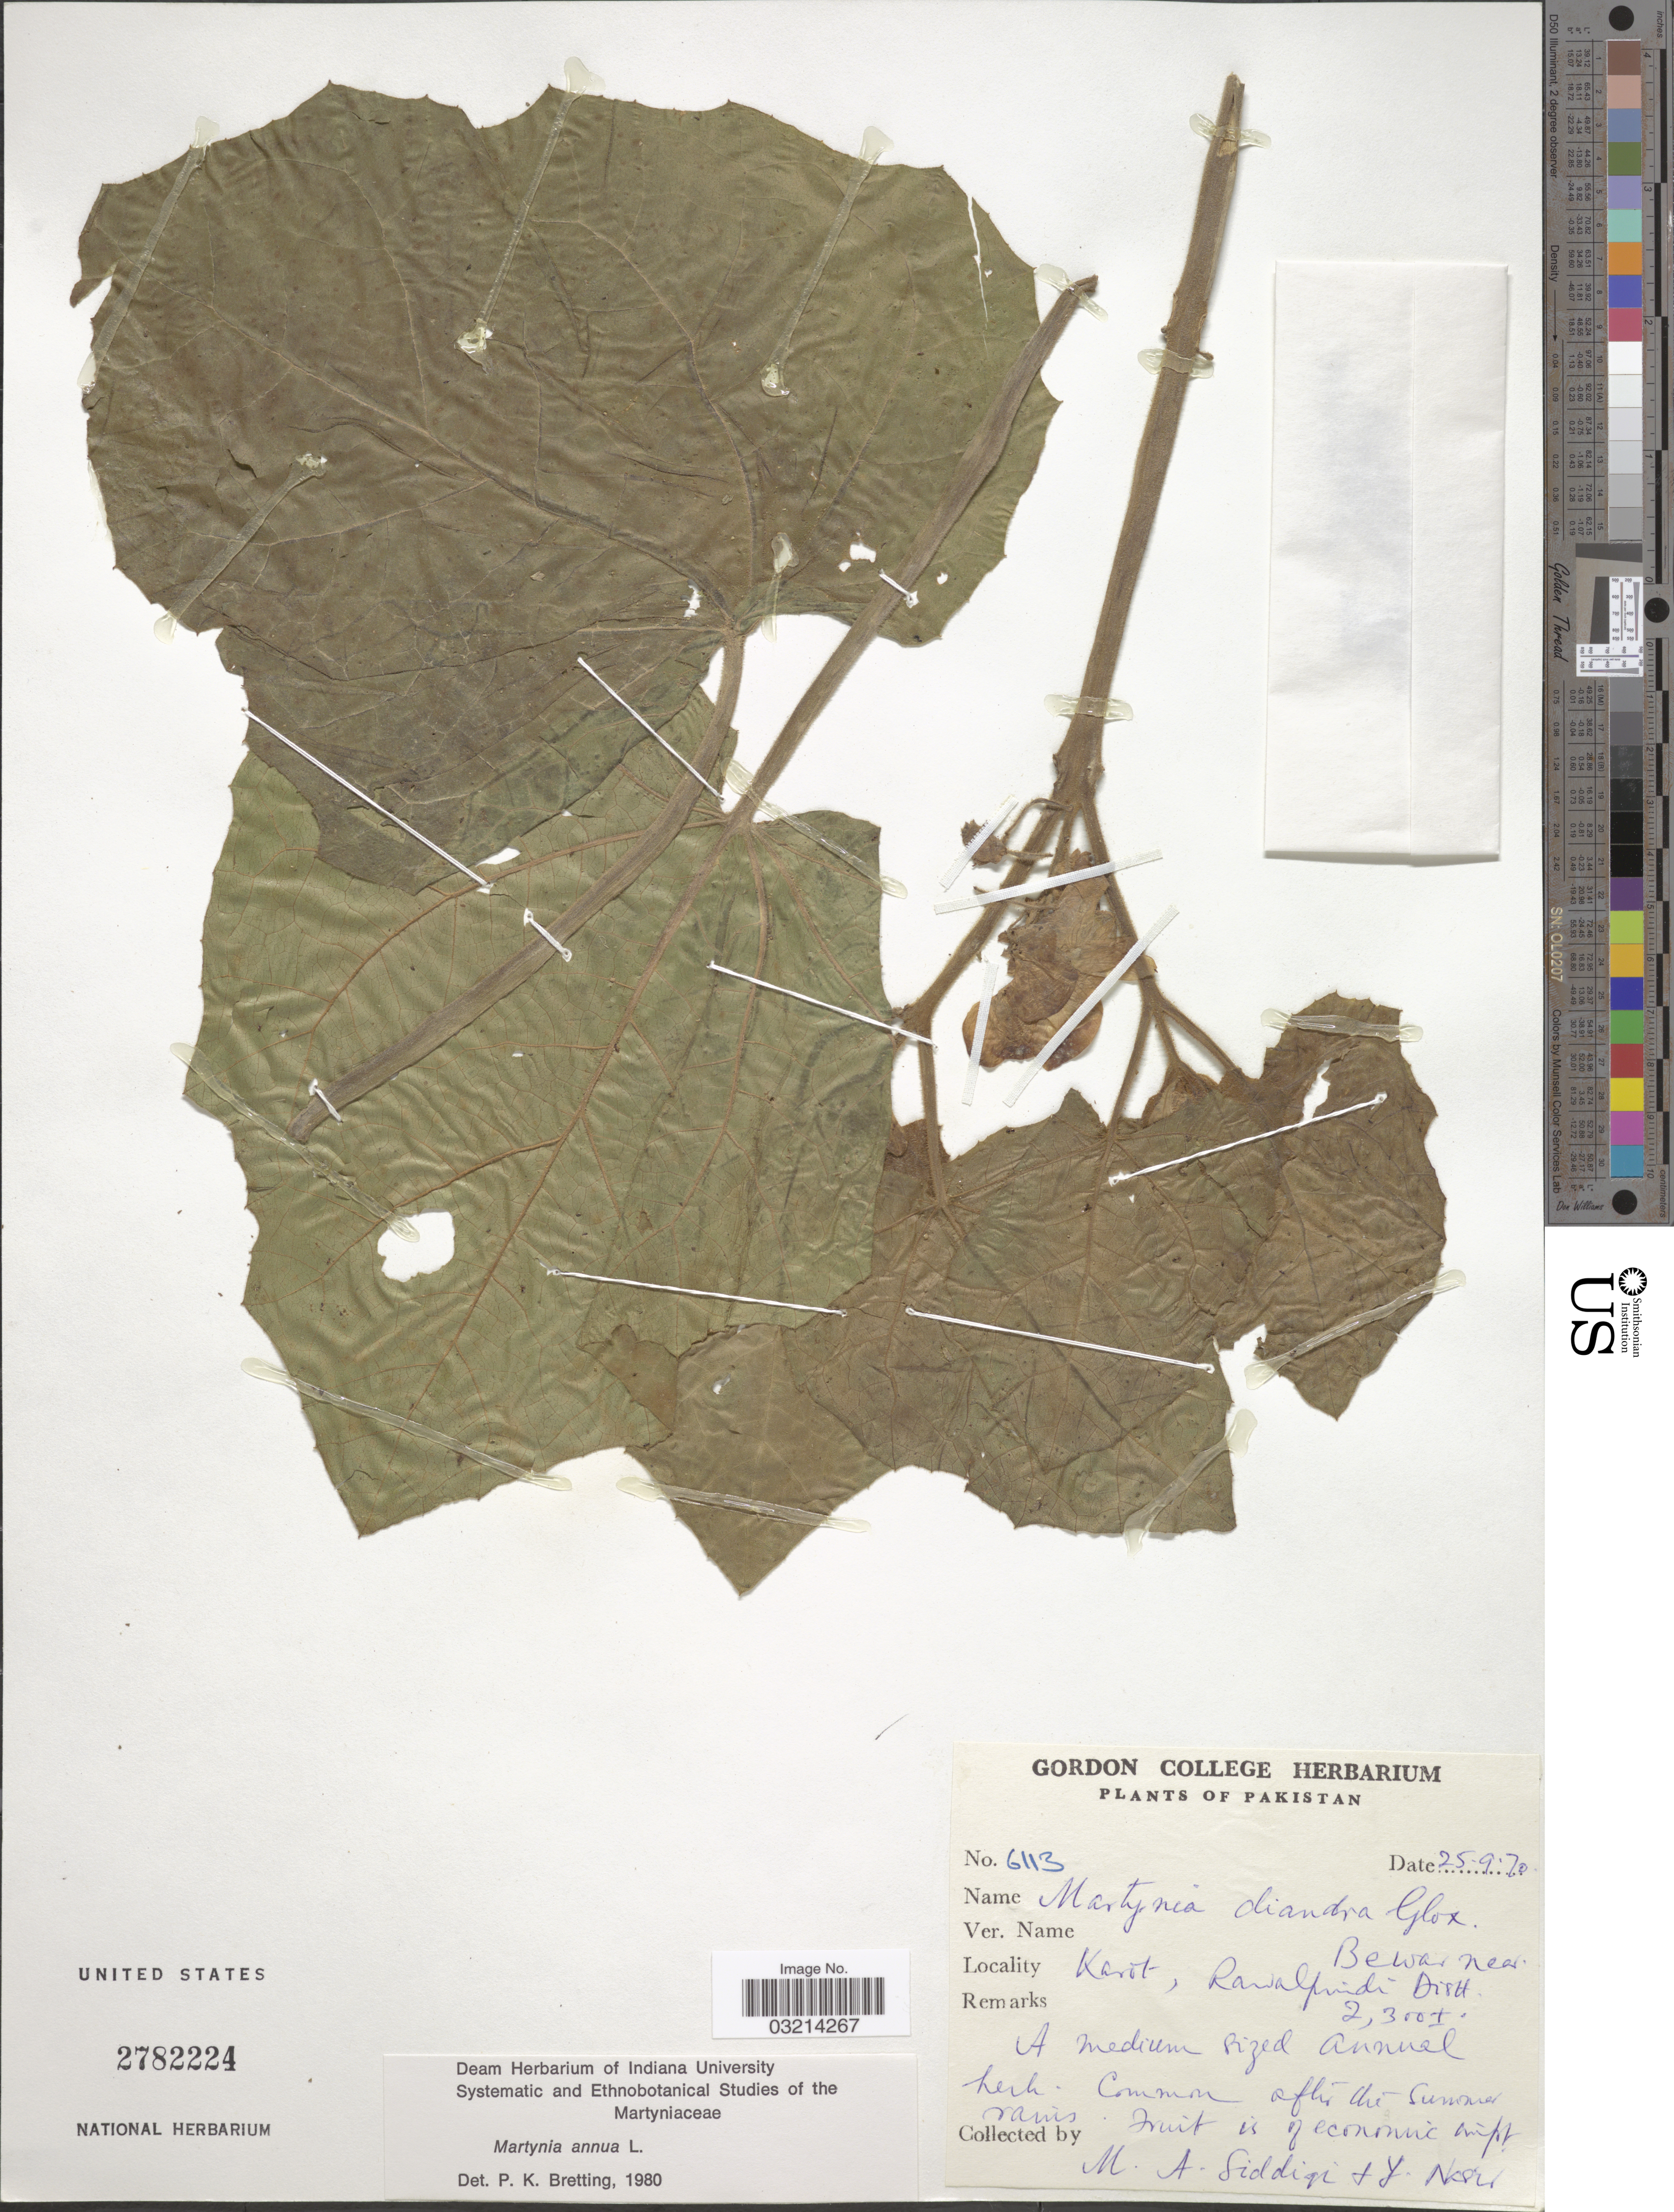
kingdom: Plantae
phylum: Tracheophyta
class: Magnoliopsida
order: Lamiales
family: Martyniaceae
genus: Martynia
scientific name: Martynia annua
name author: L.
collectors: M. Siddiqi & Y. Nasir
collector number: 6113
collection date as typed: Transcribed d/m/y: 25/9/70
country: Pakistan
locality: Karot, Rawalpindi Distt.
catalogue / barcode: US 2782224